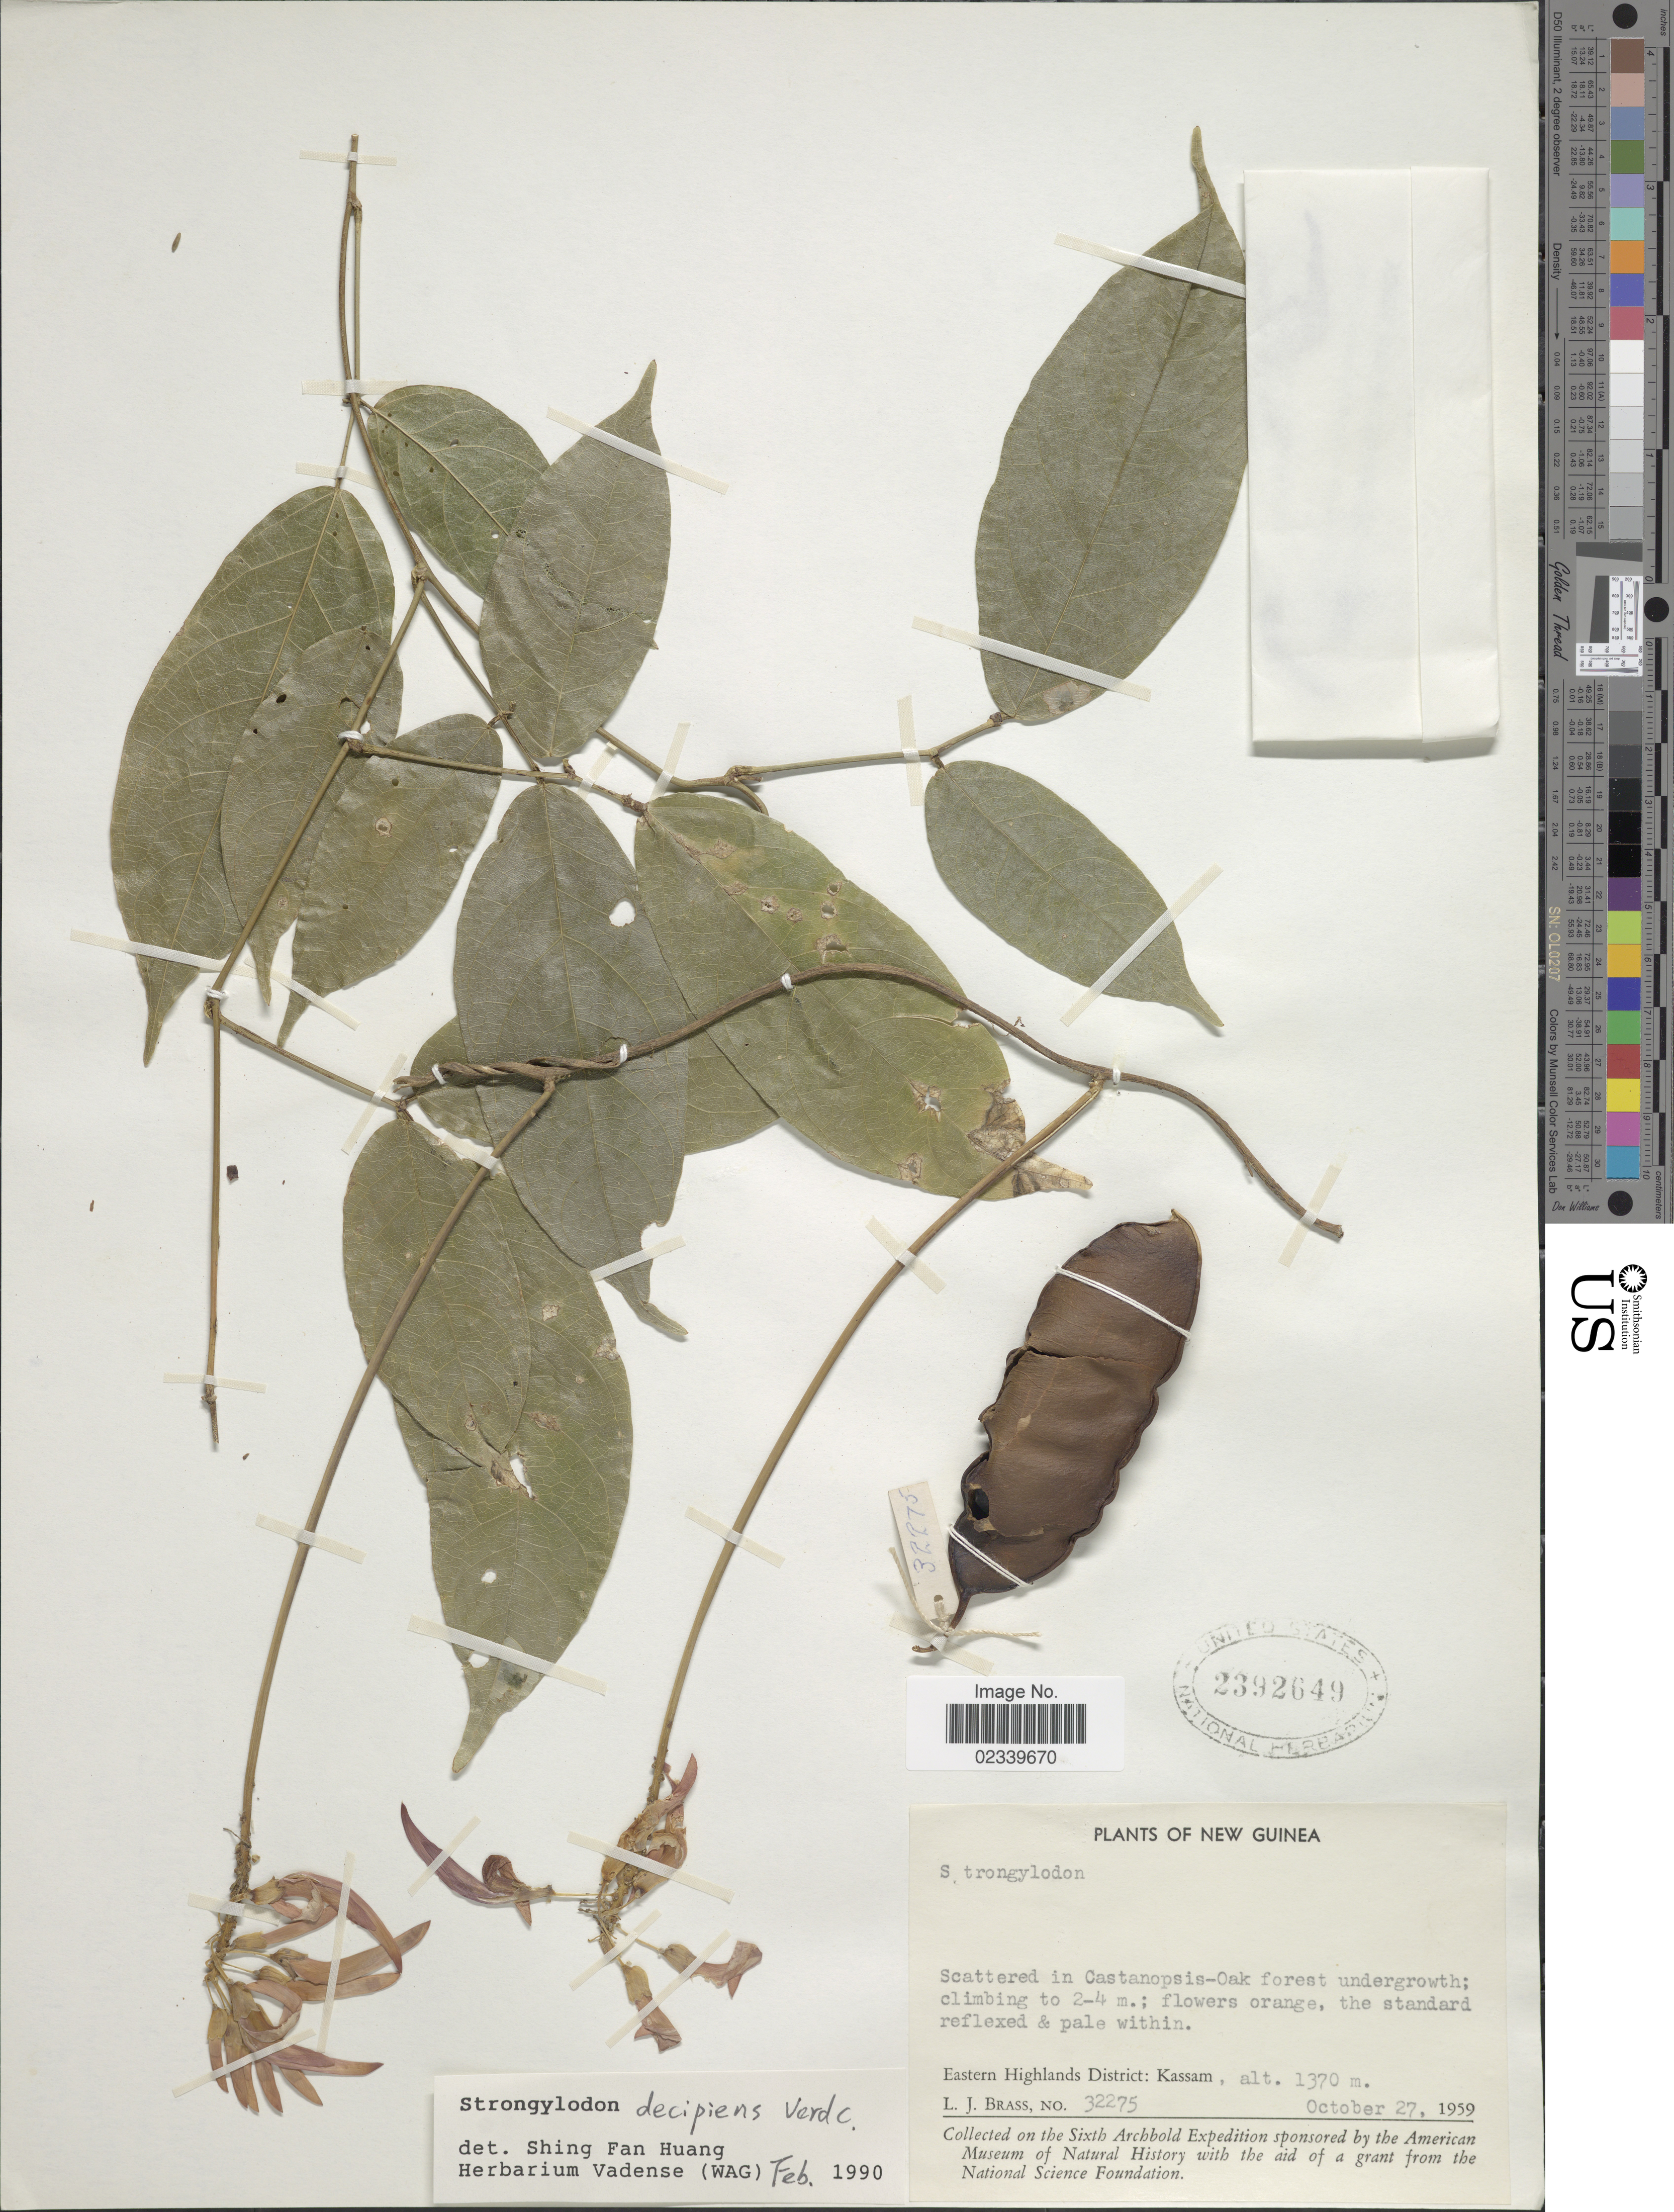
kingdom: Plantae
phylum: Tracheophyta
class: Magnoliopsida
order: Fabales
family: Fabaceae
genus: Strongylodon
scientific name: Strongylodon decipiens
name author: Verdc.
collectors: L. J. Brass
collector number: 32275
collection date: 1959-10-27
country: Papua New Guinea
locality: New Guinea, Eastern Highlands District: Kassam.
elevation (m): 1370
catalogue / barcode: US 2392649